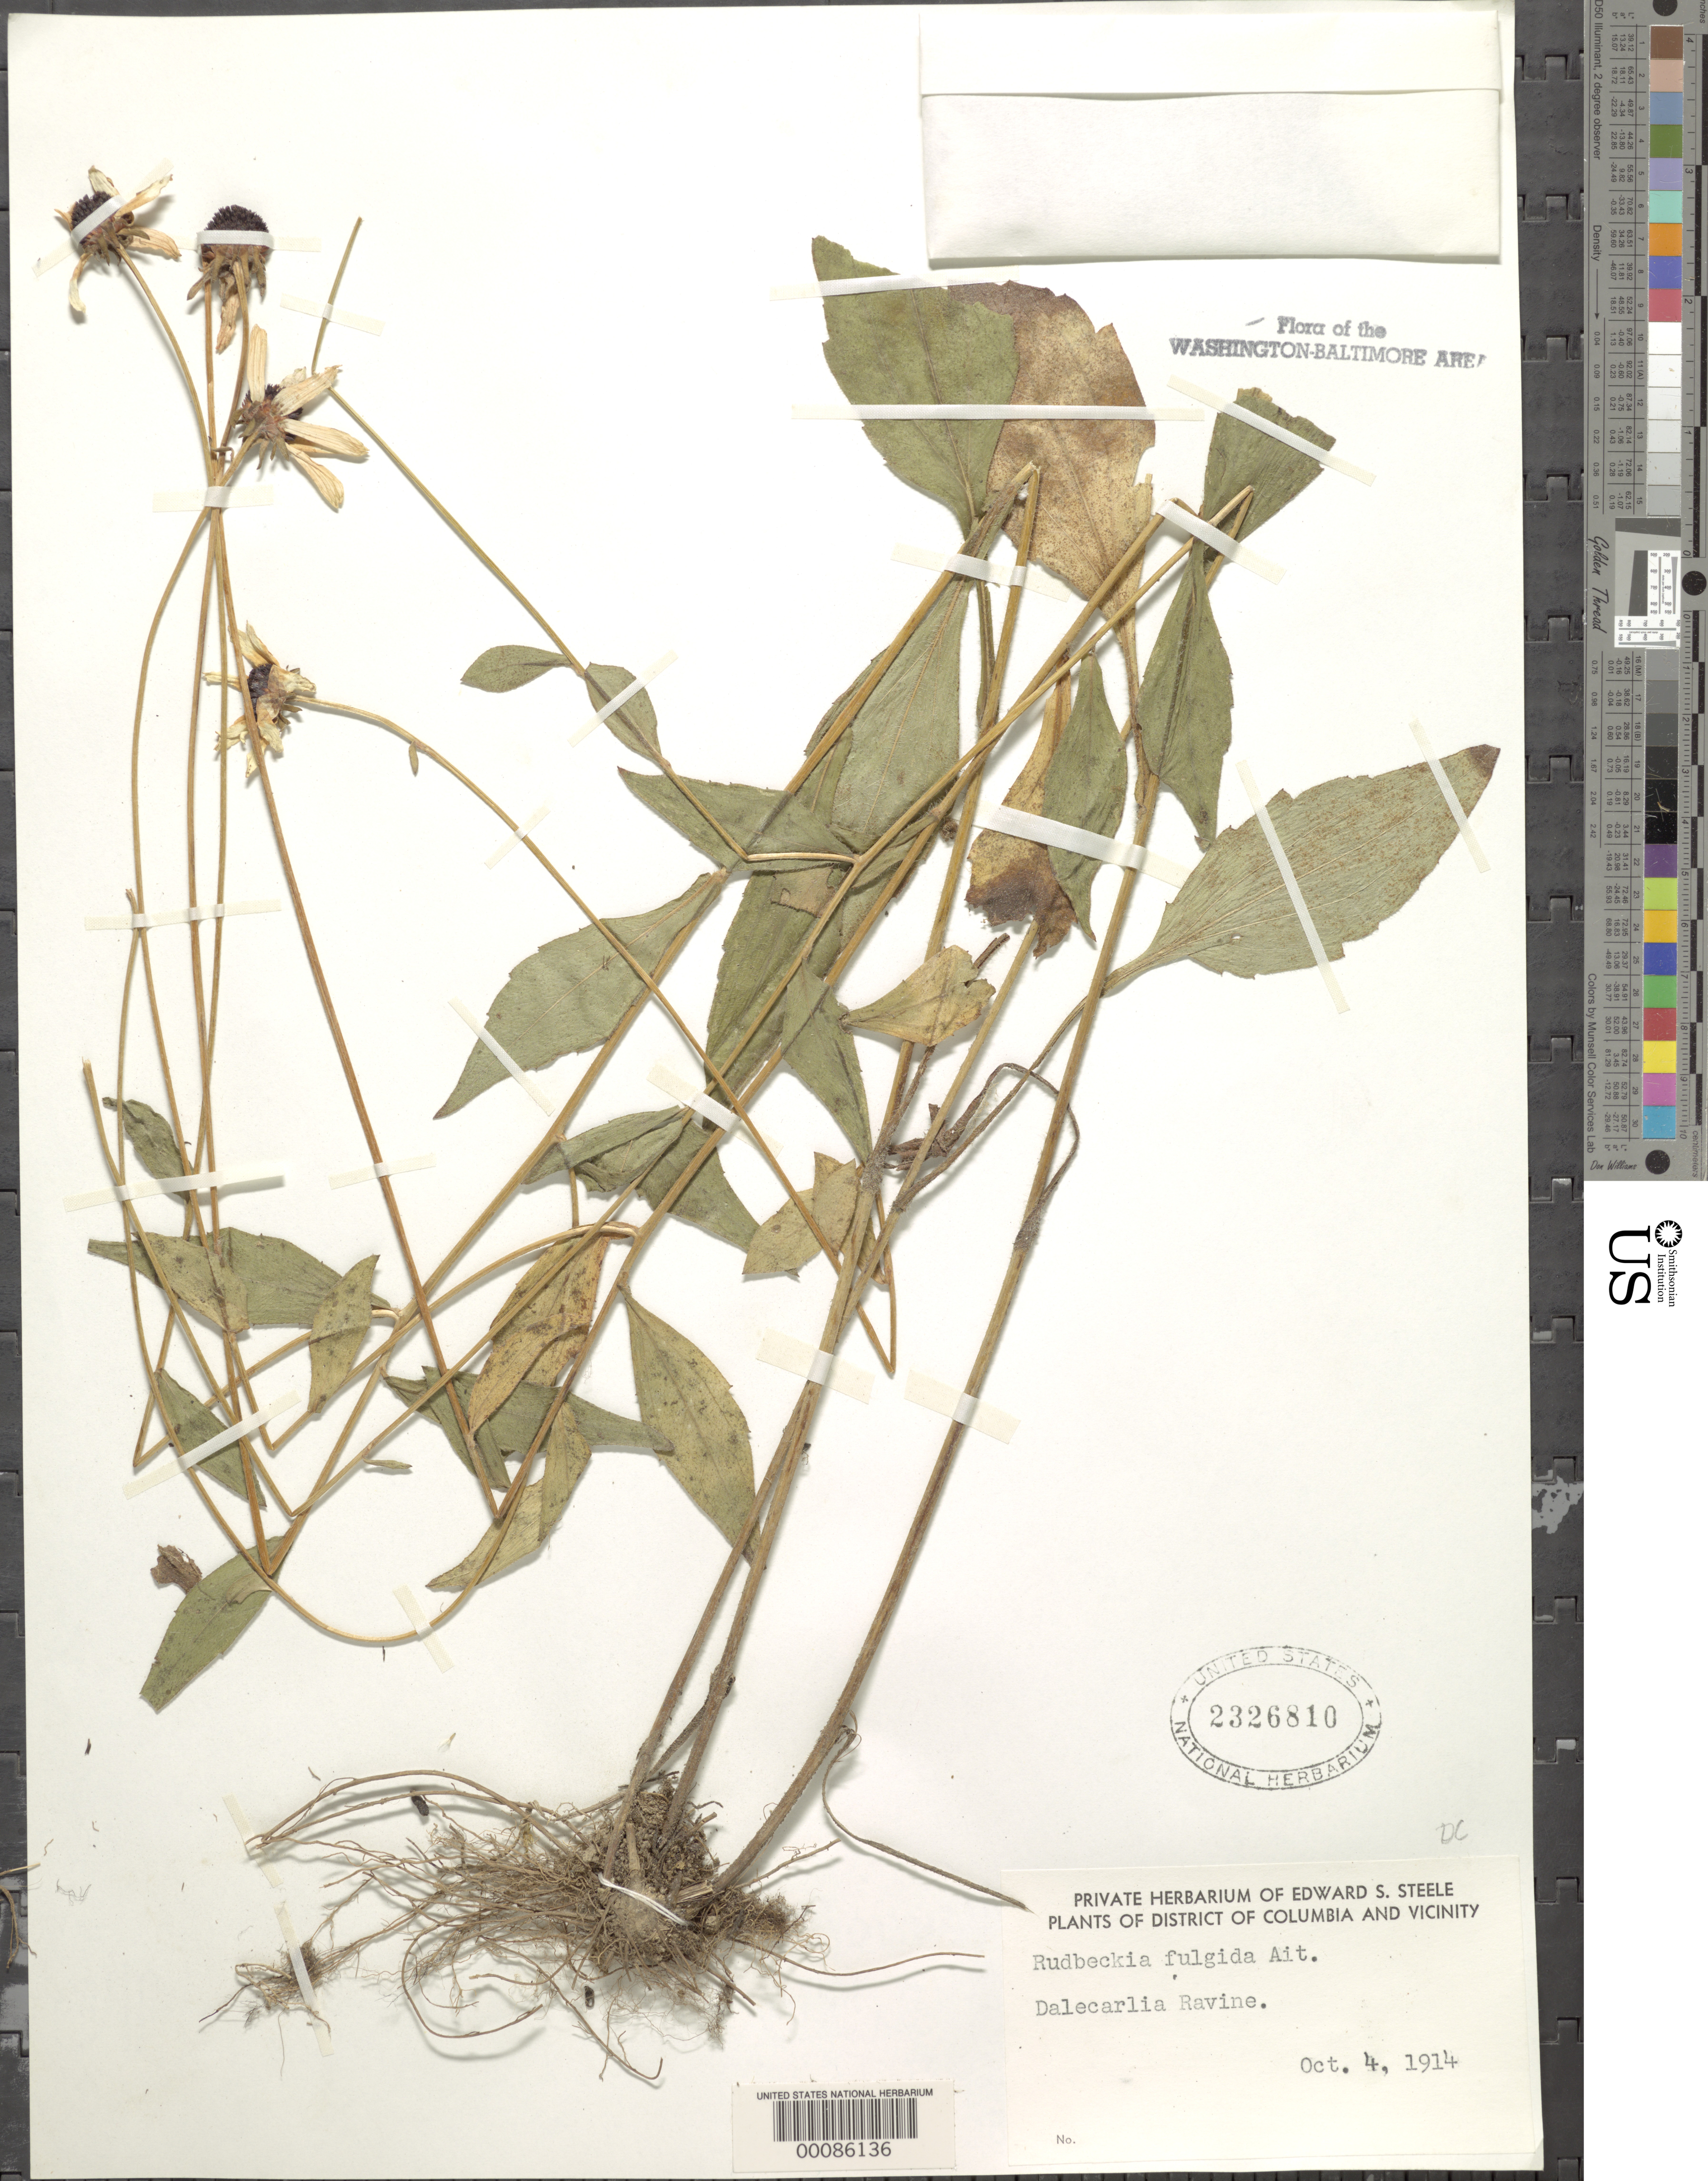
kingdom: Plantae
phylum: Tracheophyta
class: Magnoliopsida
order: Asterales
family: Asteraceae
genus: Rudbeckia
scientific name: Rudbeckia fulgida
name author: Aiton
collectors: E. Steele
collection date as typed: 04 Oct 1914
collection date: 1914-10-04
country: United States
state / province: District of Columbia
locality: Dalecarlia Ravine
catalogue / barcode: US 2326810